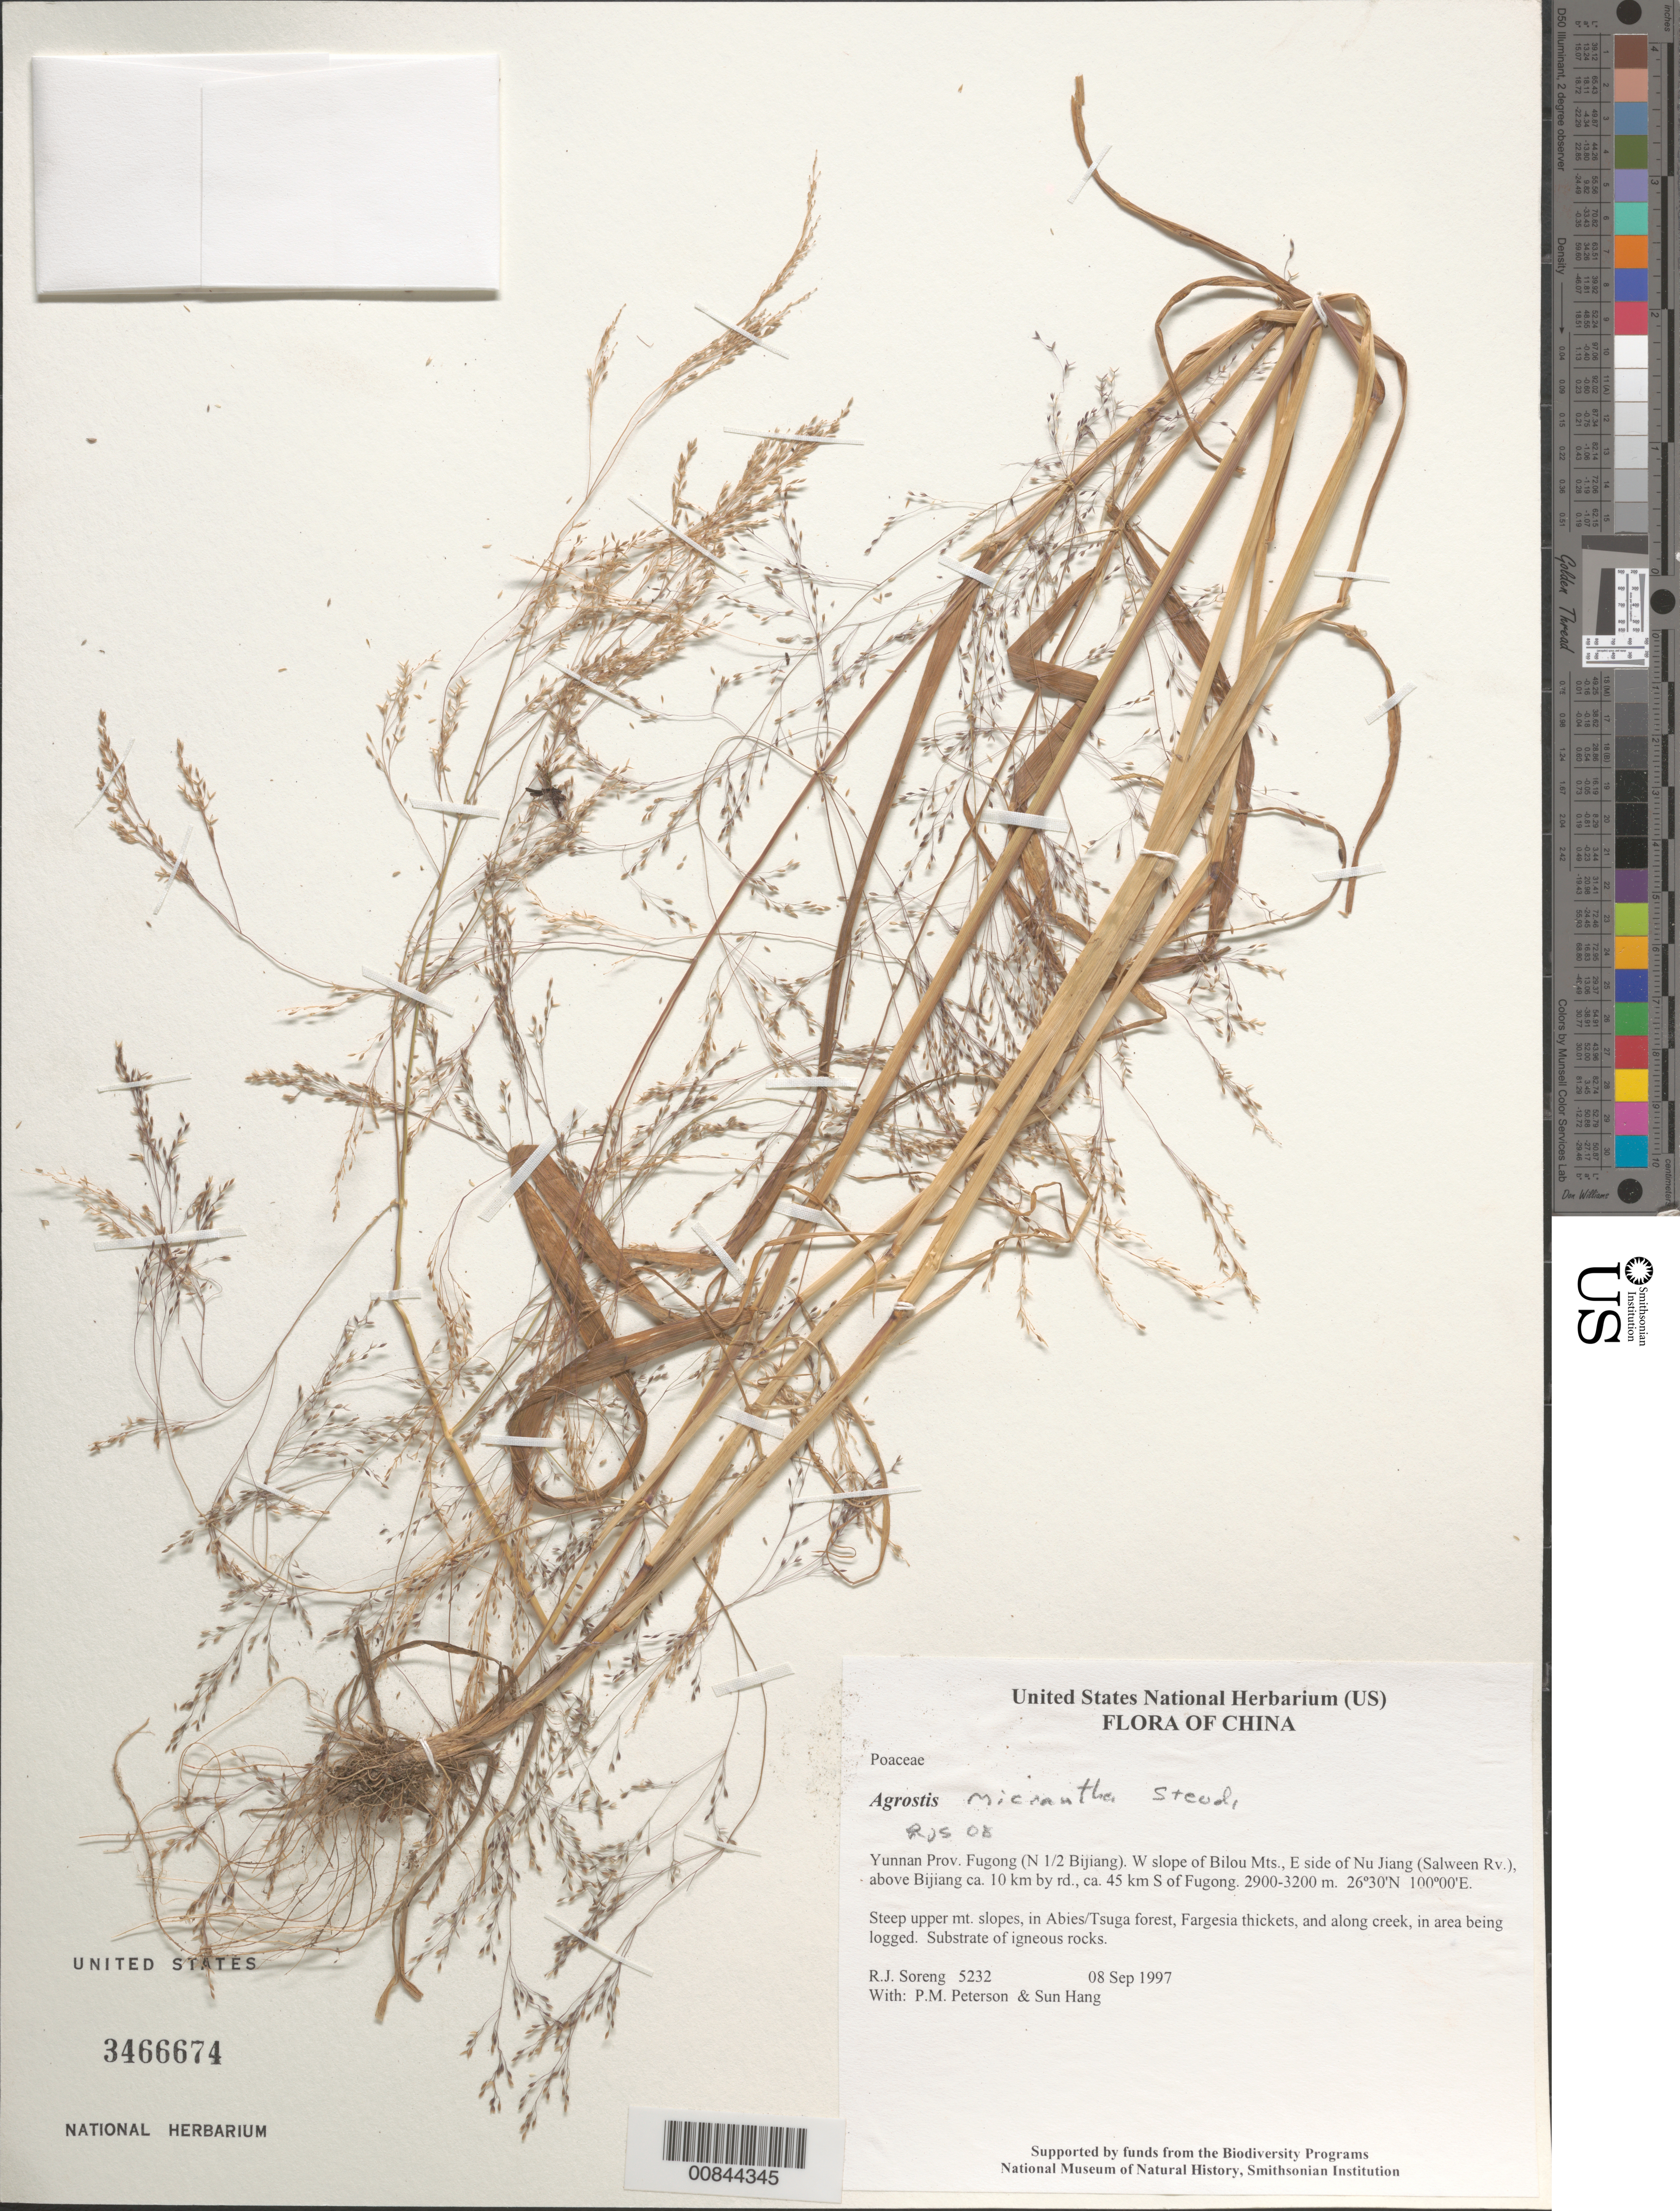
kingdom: Plantae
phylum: Tracheophyta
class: Liliopsida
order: Poales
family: Poaceae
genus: Agrostis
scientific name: Agrostis micrantha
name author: Steud.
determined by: Soreng, Robert J., Research Associate (BOT), Smithsonian Institution - National Museum of Natural History (UNITED STATES)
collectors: R. J. Soreng, P. M. Peterson & Sun Hang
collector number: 5232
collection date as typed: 08 Sep 1997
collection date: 1997-09-08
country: China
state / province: Yunnan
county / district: Fugong (N 1/2 Bijiang)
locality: W slope of Bilou Mts., E side of Nu Jiang (Salween Rv.), above Bijiang ca. 10 km by rd., ca. 45 km S of Fugong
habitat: Steep upper mt. slopes, in Abies/Tsuga forest, Fargesia thickets, and along creek, in area being logged. Substrate of igneou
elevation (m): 2900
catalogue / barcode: US 3466674